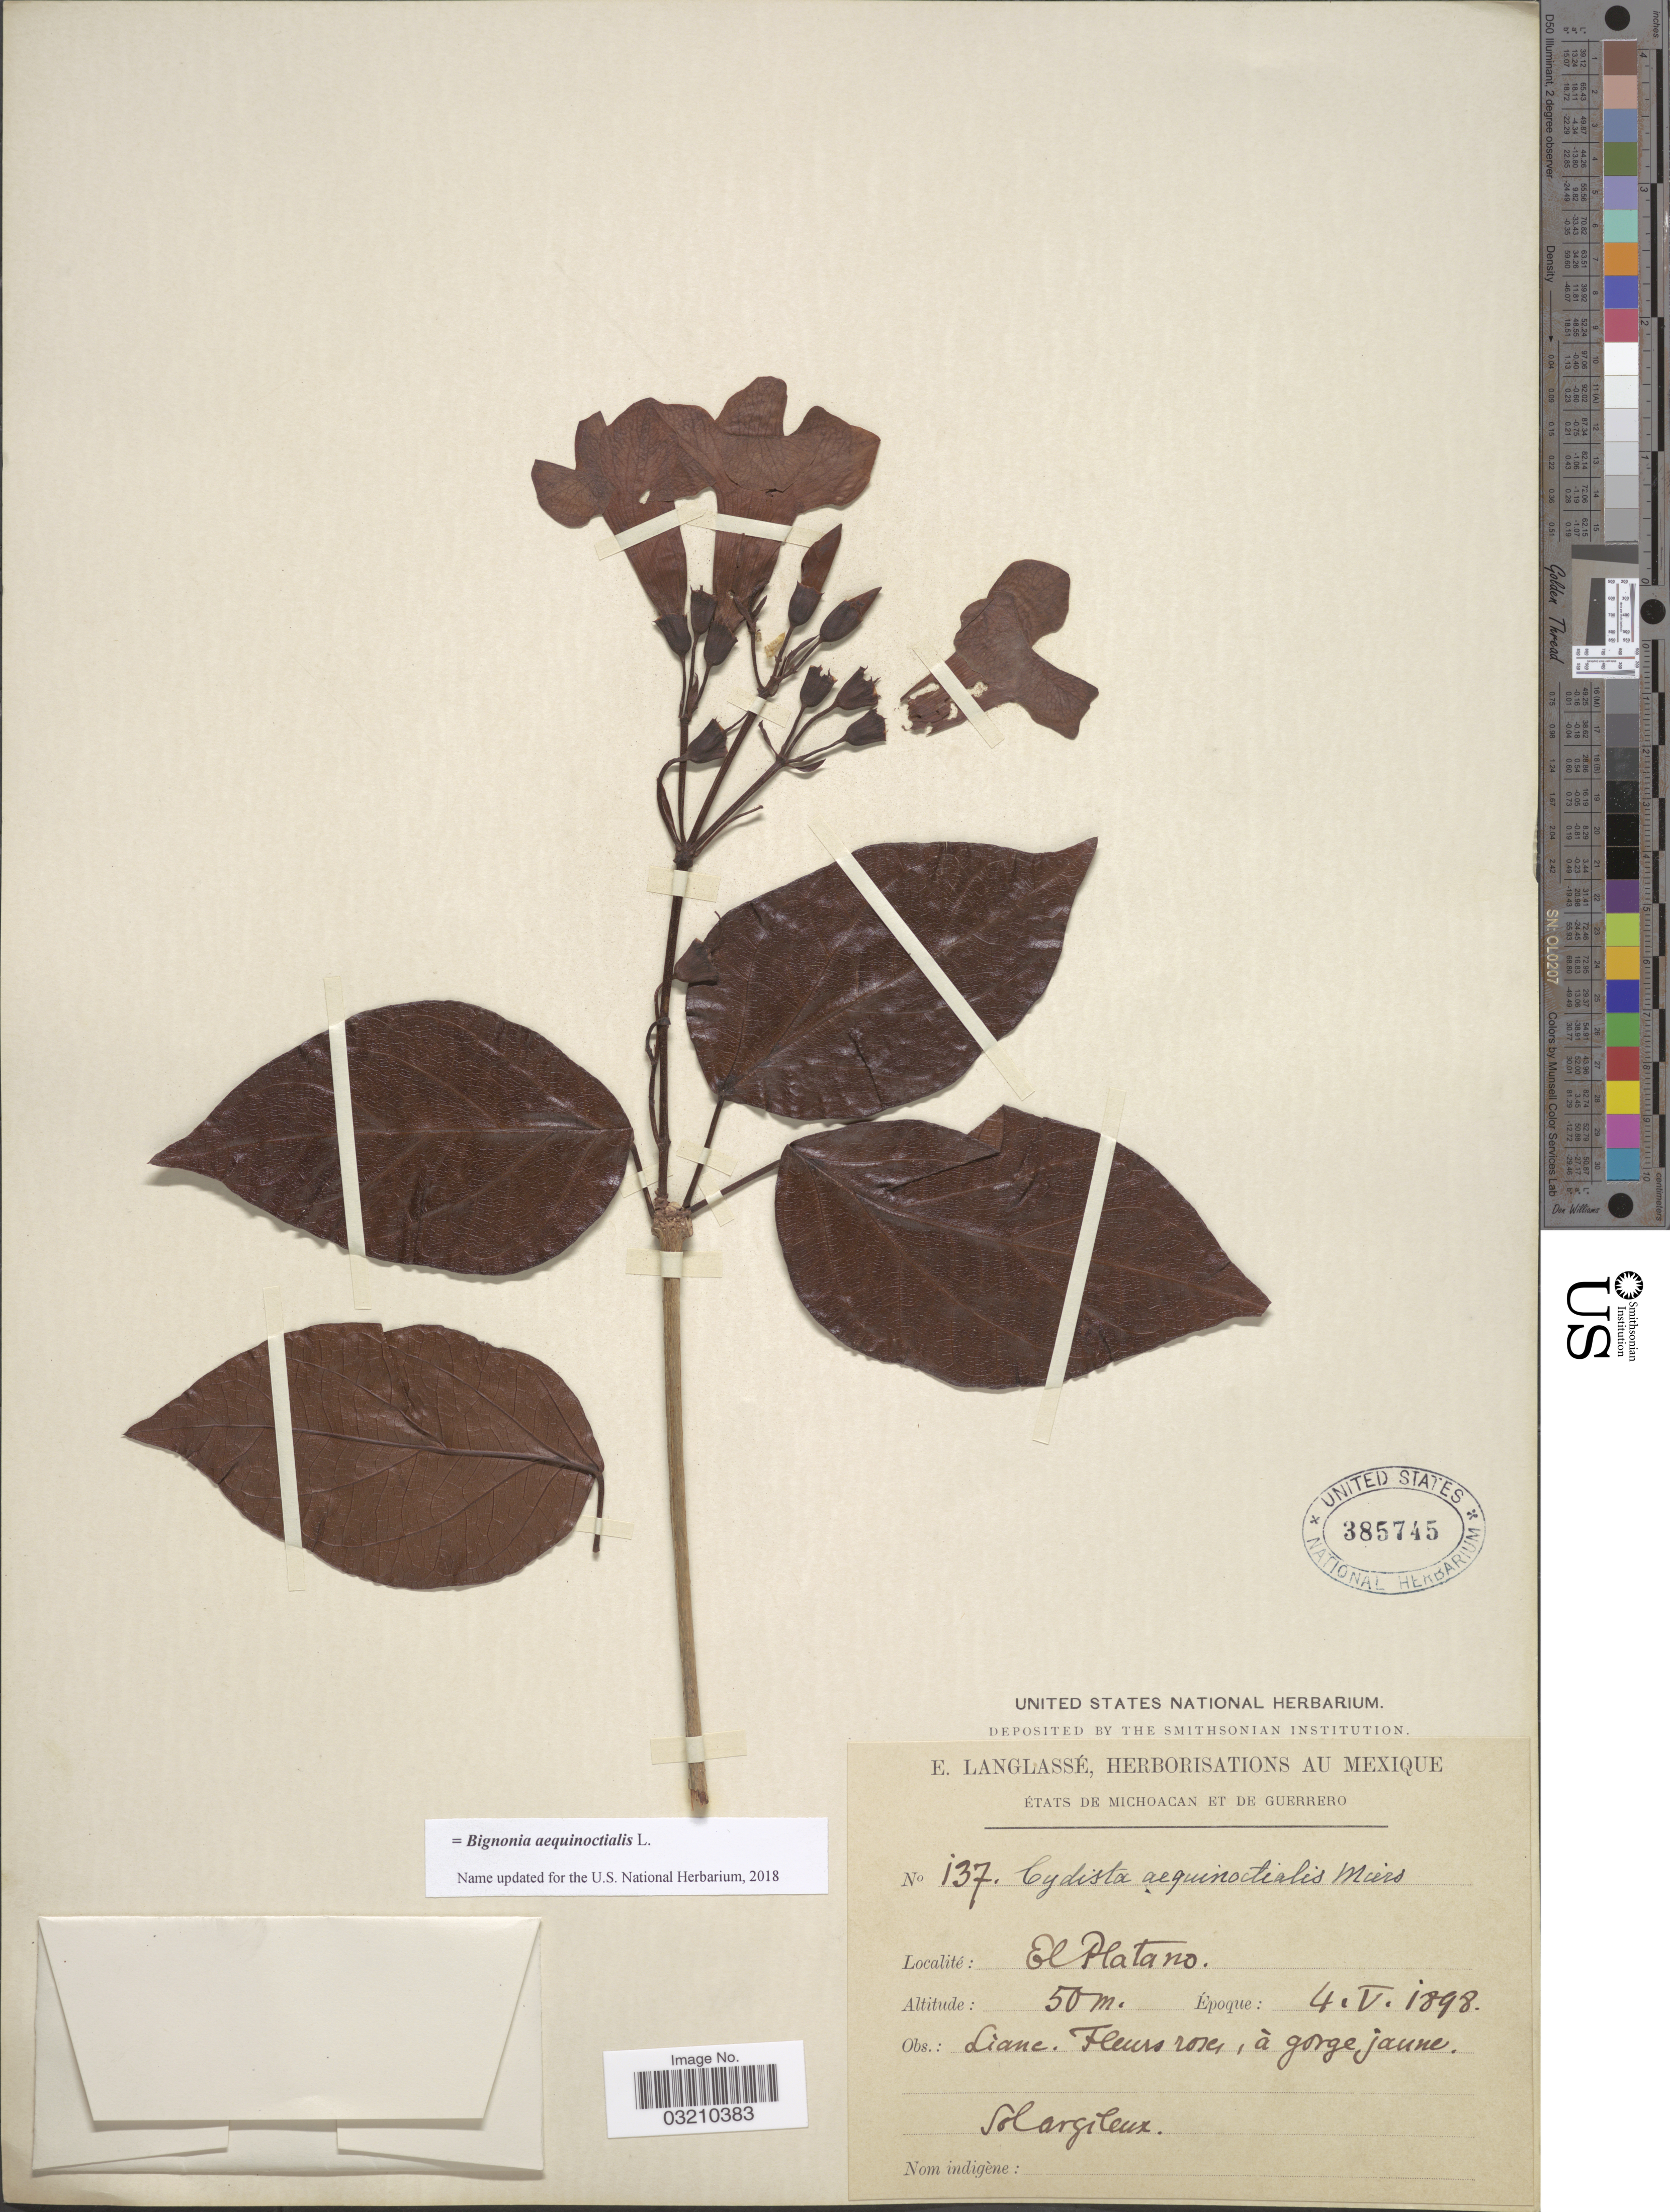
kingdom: Plantae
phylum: Tracheophyta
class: Magnoliopsida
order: Lamiales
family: Bignoniaceae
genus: Bignonia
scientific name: Bignonia aequinoctialis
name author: L.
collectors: E. Langlassé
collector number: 137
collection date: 1898-05-04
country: Mexico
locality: Étas de Michoacan et de Guerrero. El Platano.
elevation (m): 50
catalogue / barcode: US 385745